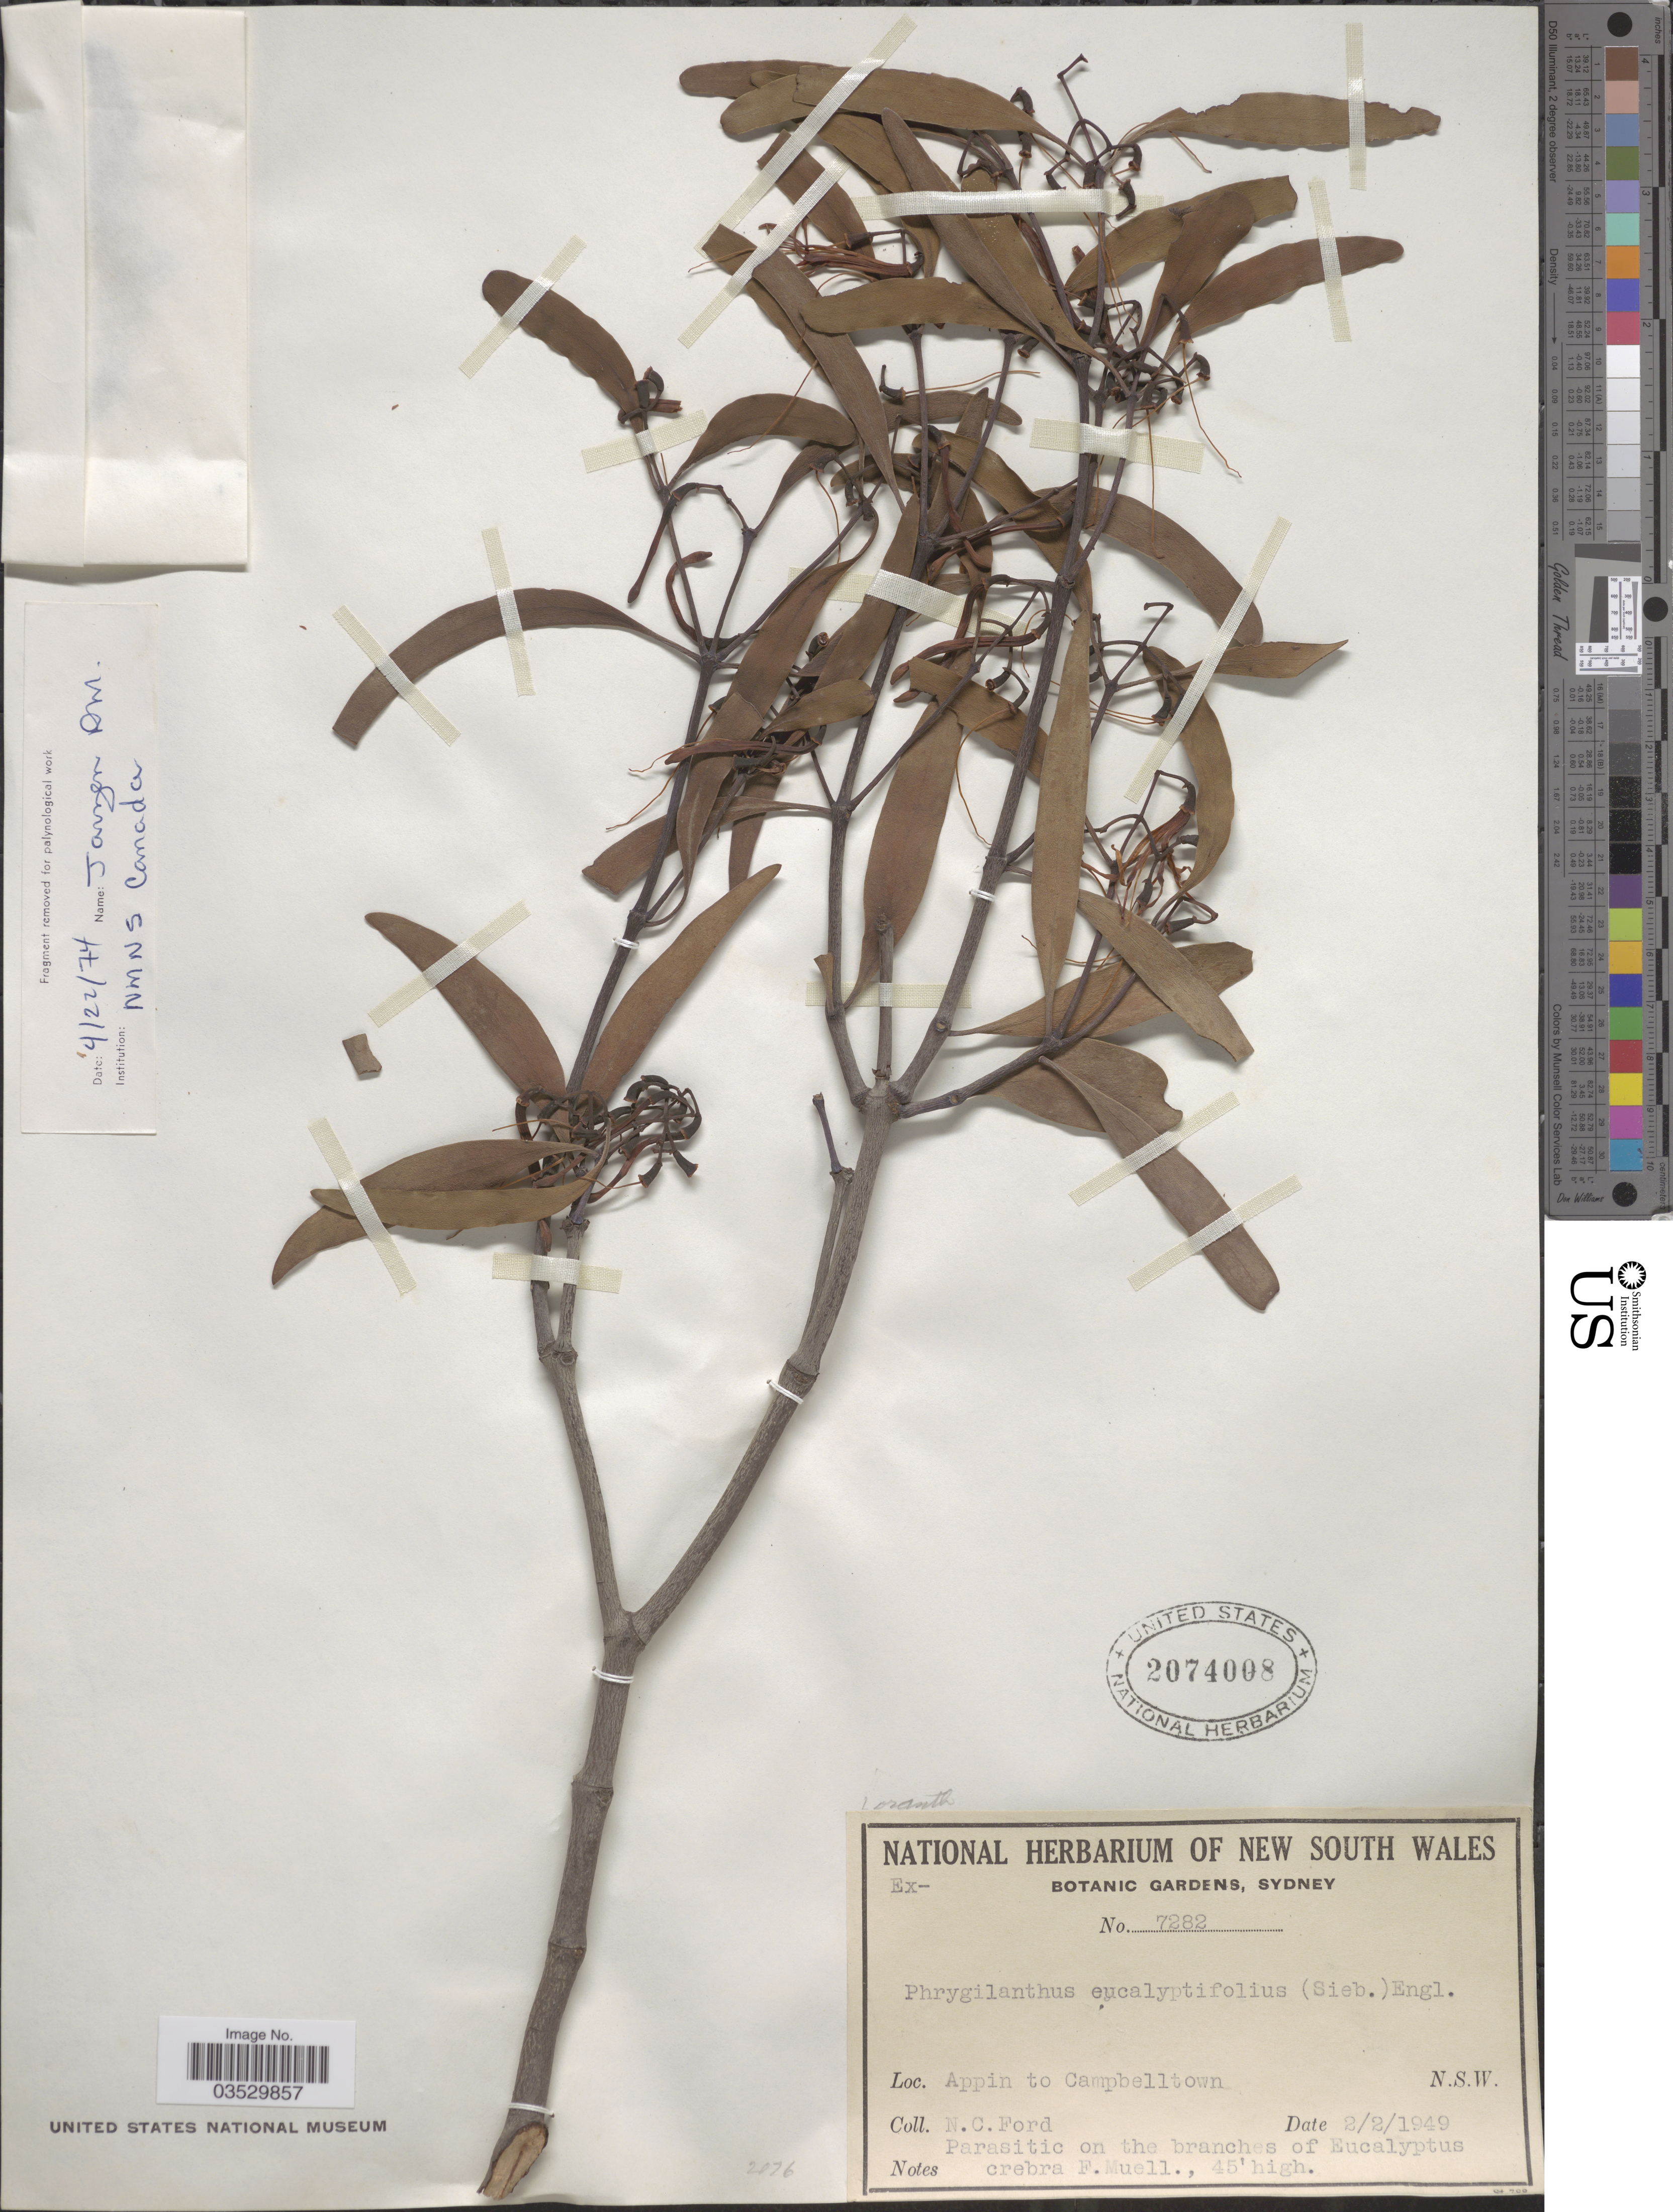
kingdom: Plantae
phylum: Tracheophyta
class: Magnoliopsida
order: Santalales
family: Loranthaceae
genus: Muellerina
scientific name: Muellerina eucalyptifolia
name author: Tiegh.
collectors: N. Ford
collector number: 7282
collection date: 1949-02-02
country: Australia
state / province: New South Wales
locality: Appin to Campbelltown.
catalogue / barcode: US 2074008